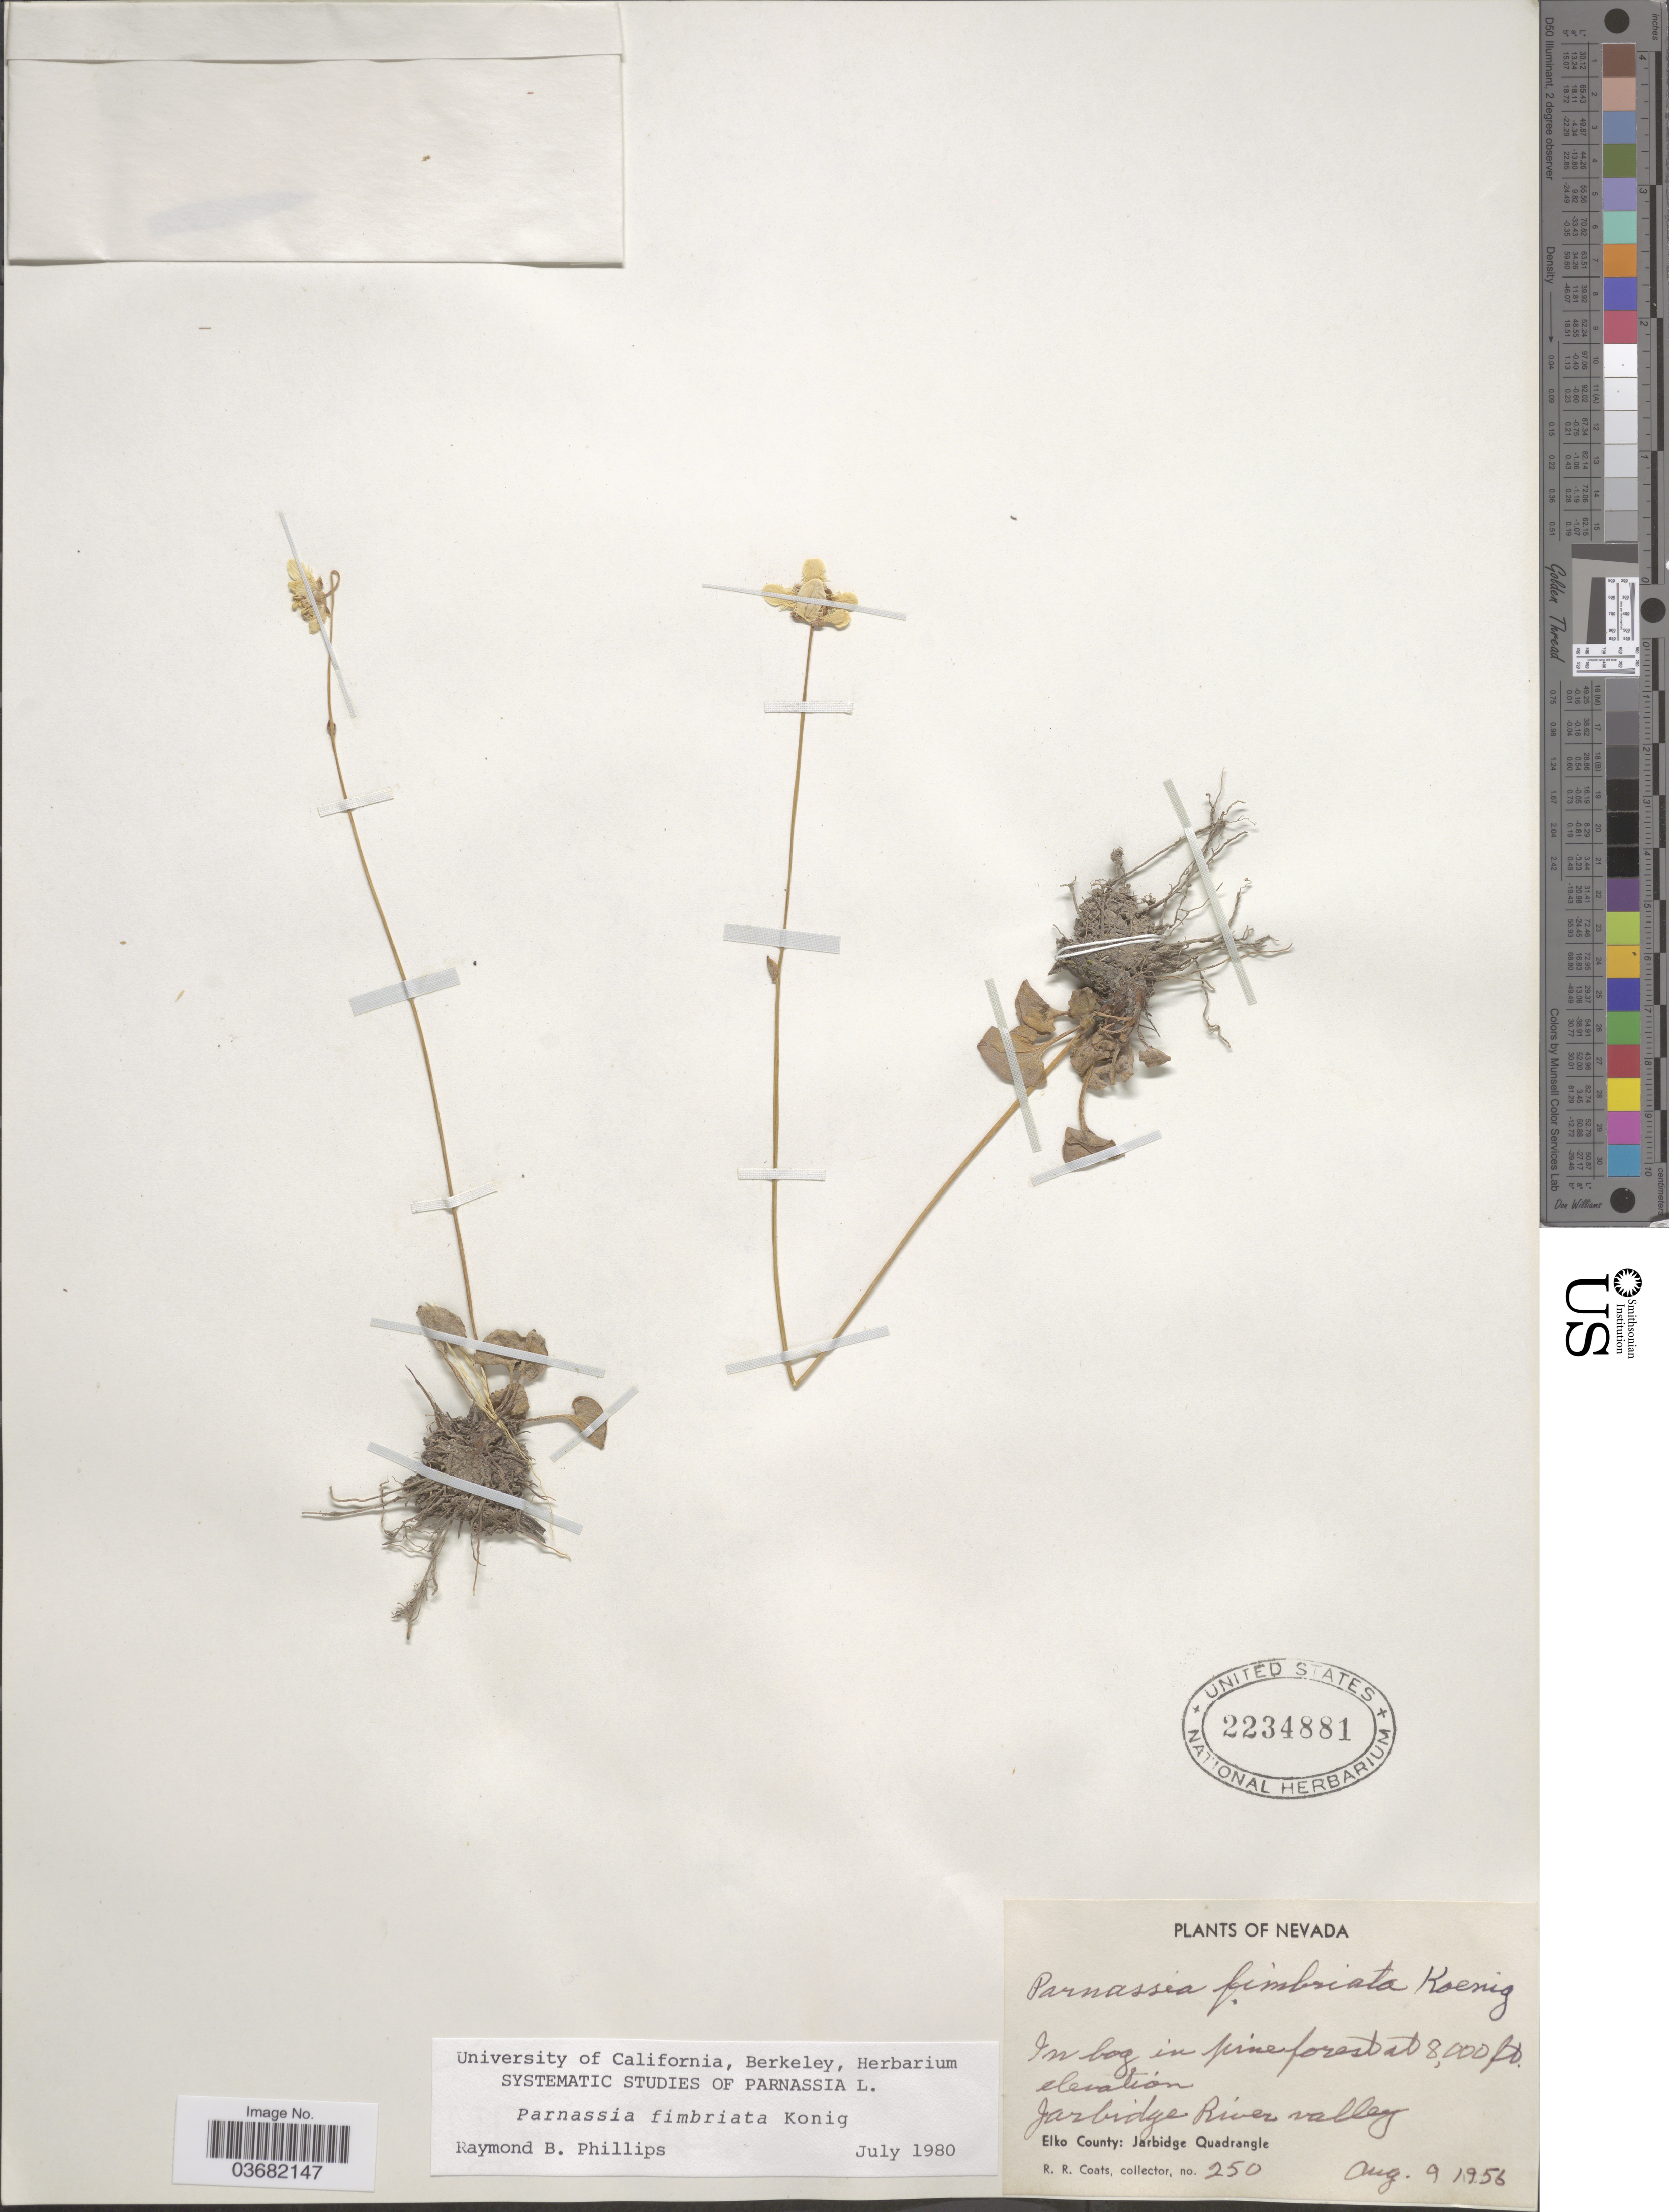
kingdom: Plantae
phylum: Tracheophyta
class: Magnoliopsida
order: Celastrales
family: Parnassiaceae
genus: Parnassia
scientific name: Parnassia fimbriata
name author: K.D. Koenig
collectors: R. Coats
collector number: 250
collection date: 1956-08-09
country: United States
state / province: Nevada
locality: Jarbidge River valley. Elko County: Jarbidge Quadrangle.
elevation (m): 2438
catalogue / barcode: US 2234881